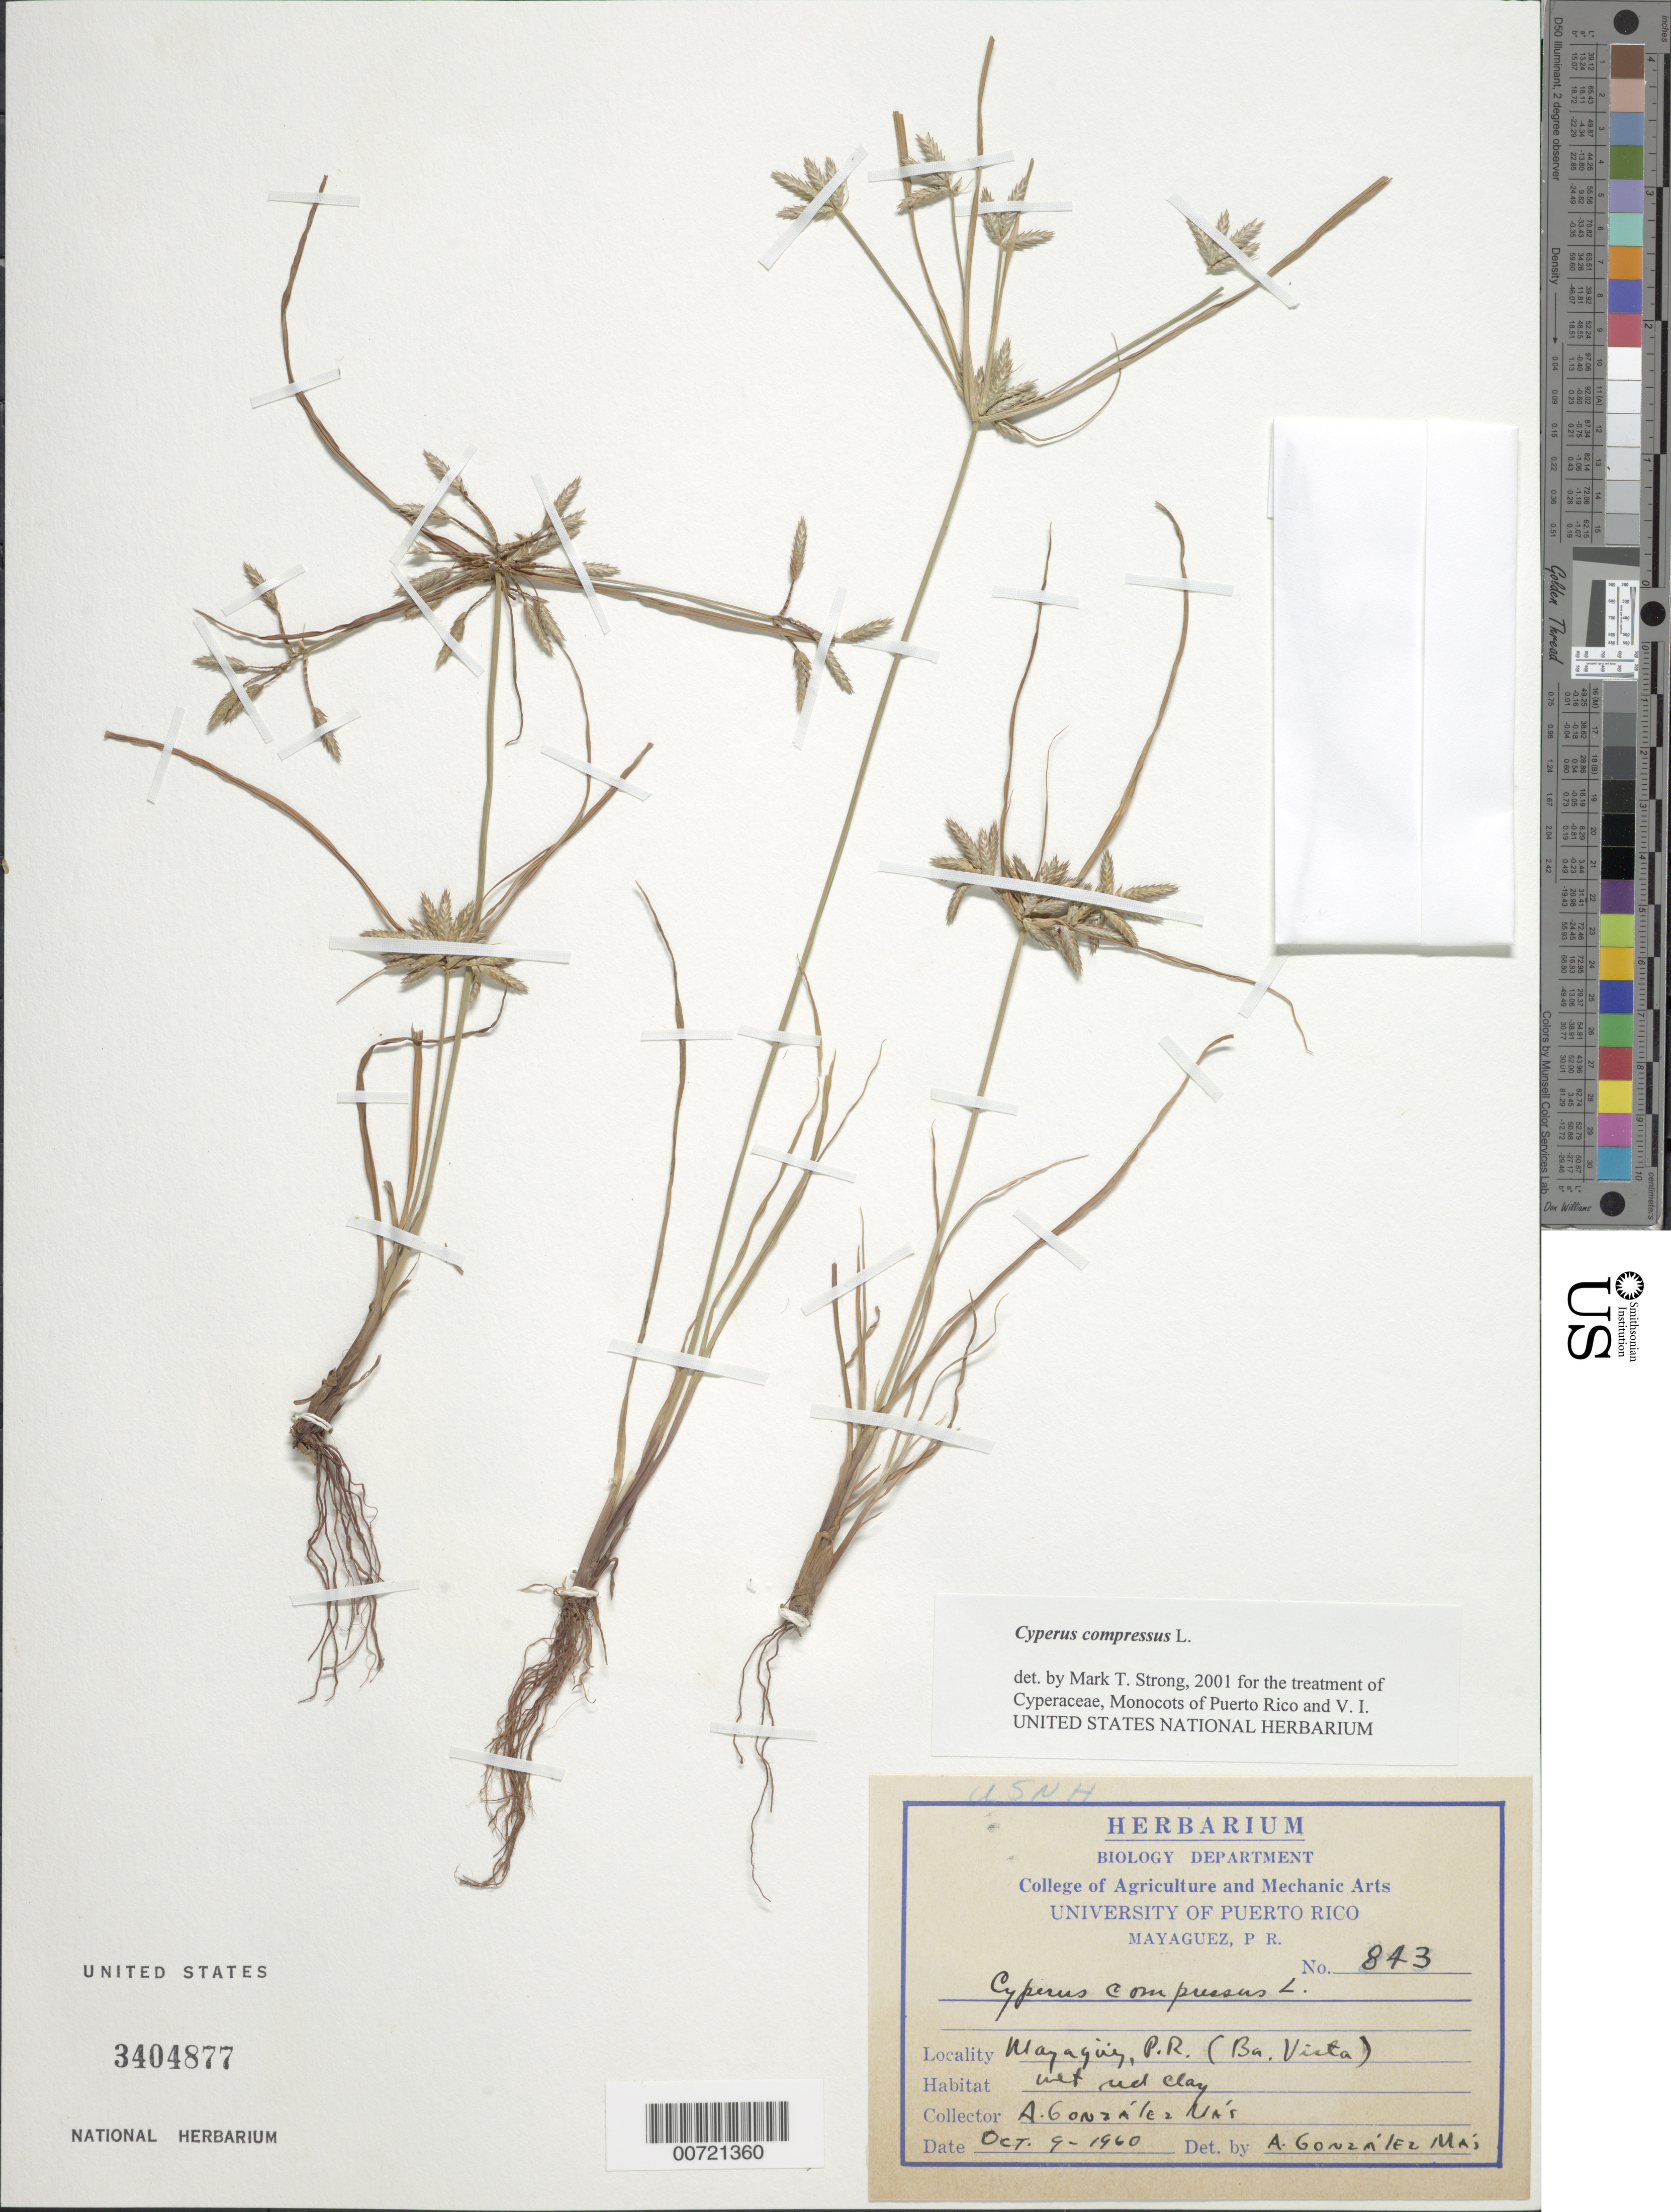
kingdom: Plantae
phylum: Tracheophyta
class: Liliopsida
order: Poales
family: Cyperaceae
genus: Cyperus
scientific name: Cyperus compressus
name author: L.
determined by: Strong, M. T., (US), Smithsonian Institution - National Museum of Natural History (UNITED STATES)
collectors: A. González Más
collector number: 843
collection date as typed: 09 Oct 1960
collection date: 1960-10-09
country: Puerto Rico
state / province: Mayagüez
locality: Mayagüez: Buena Vista.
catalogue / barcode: US 3404877